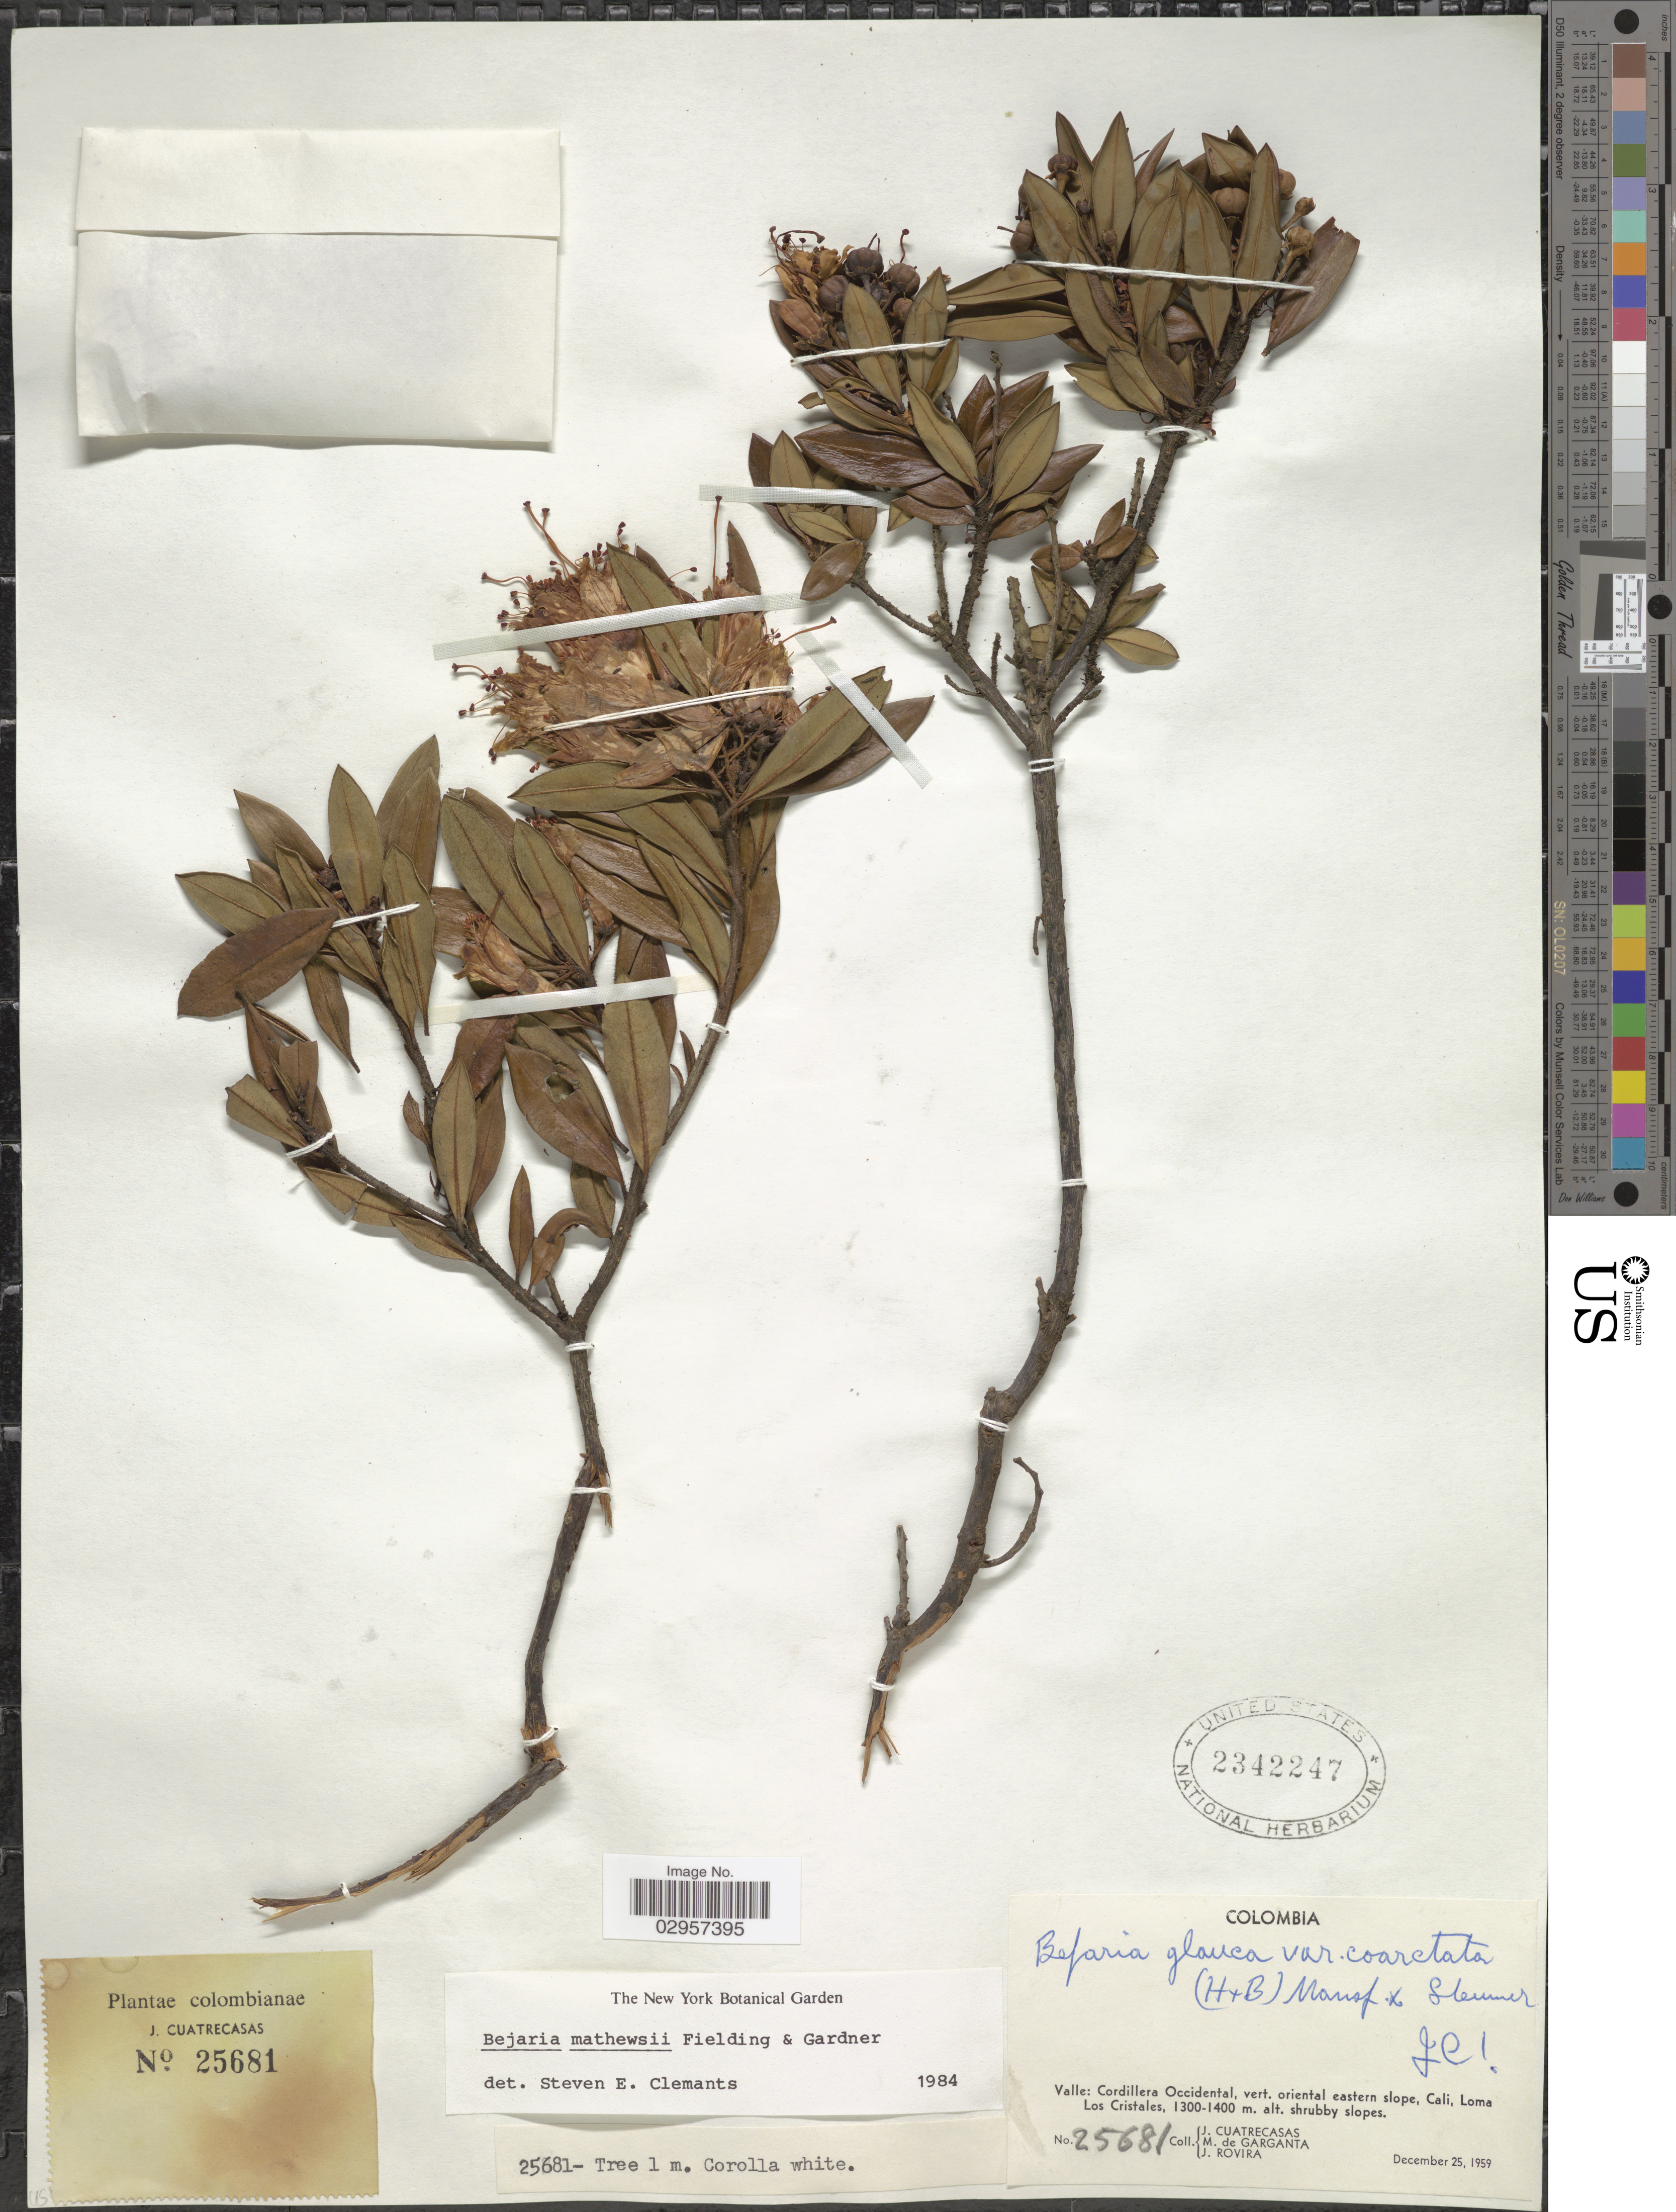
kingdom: Plantae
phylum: Tracheophyta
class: Magnoliopsida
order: Ericales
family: Ericaceae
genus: Bejaria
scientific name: Bejaria mathewsii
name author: Fielding & Gardner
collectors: J. Cuatrecasas, M. Garganta & J. Rovira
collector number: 25681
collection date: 1959-12-25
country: Colombia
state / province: Valle del Cauca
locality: Valle: Cordillera Occidental, vert. oriental eastern slope, Cali, Loma Los Cristales.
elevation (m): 1300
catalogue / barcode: US 2342247